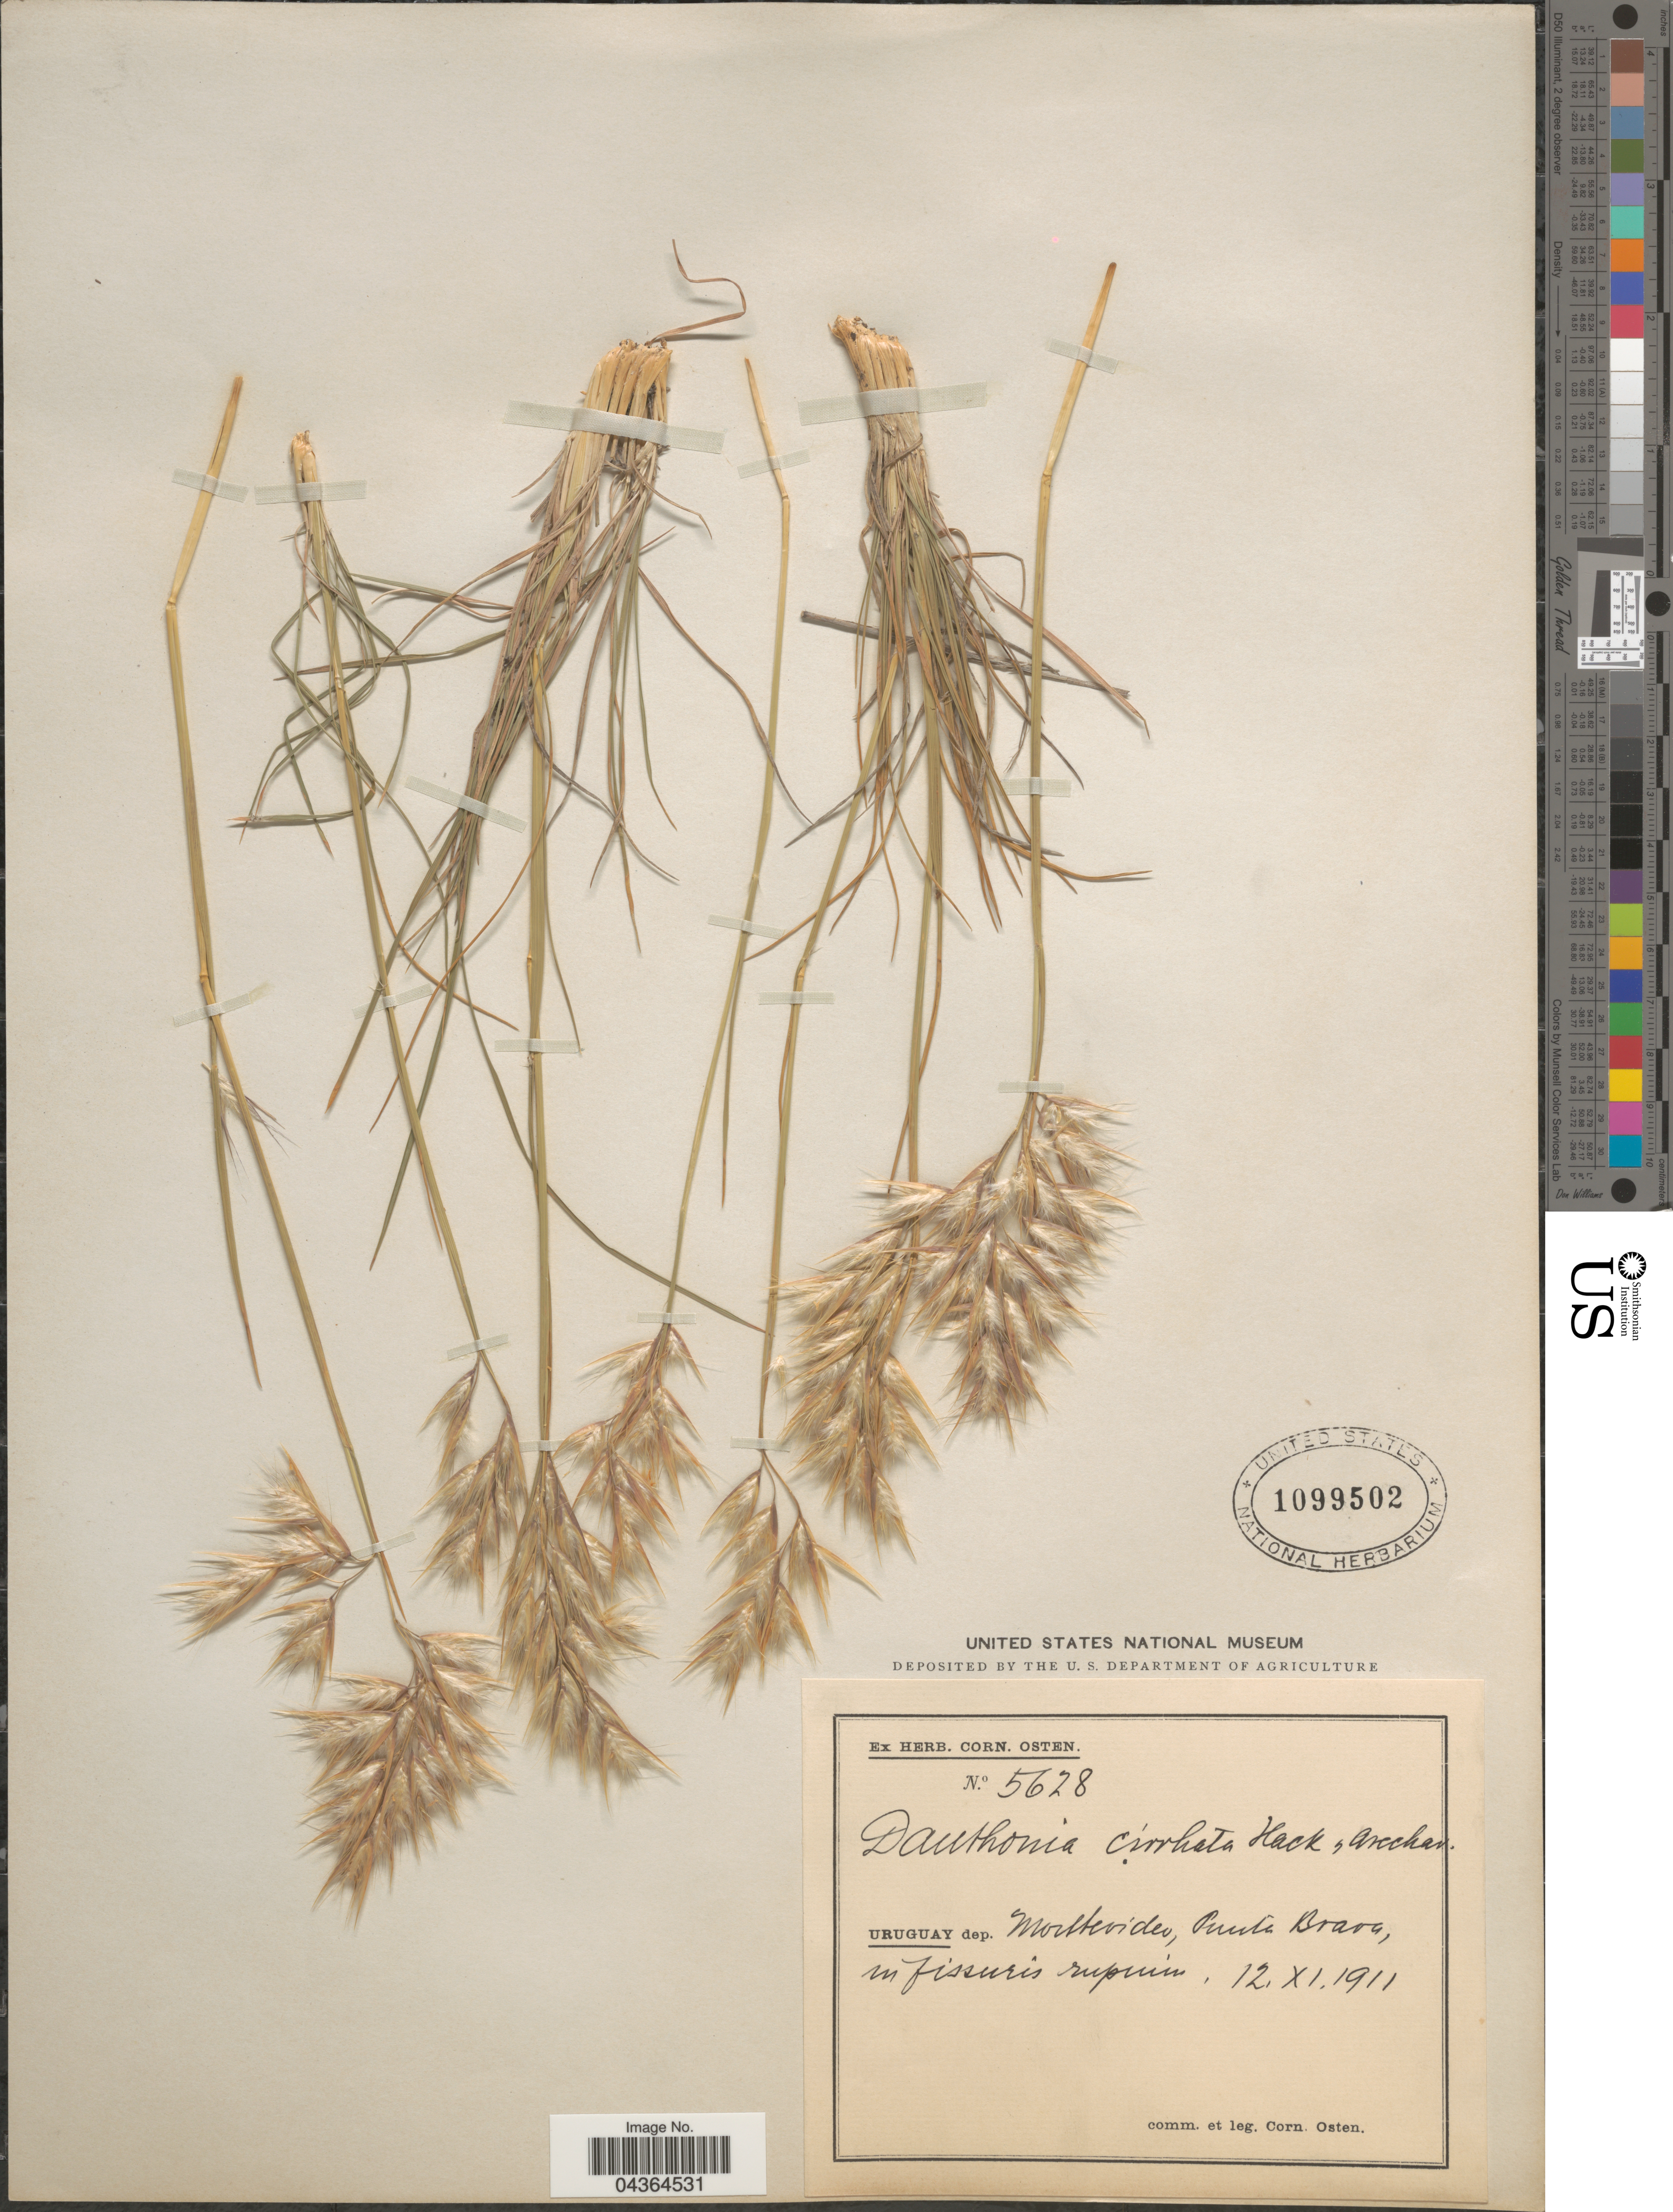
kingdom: Plantae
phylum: Tracheophyta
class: Liliopsida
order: Poales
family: Poaceae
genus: Danthonia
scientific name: Danthonia cirrata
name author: Hack. & Arechav.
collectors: C. Osten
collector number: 5628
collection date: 1911-11-12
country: Uruguay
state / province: Montevideo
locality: Dep. Montevideo, Punta Brava, in fissuris rupium.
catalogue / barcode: US 1099502